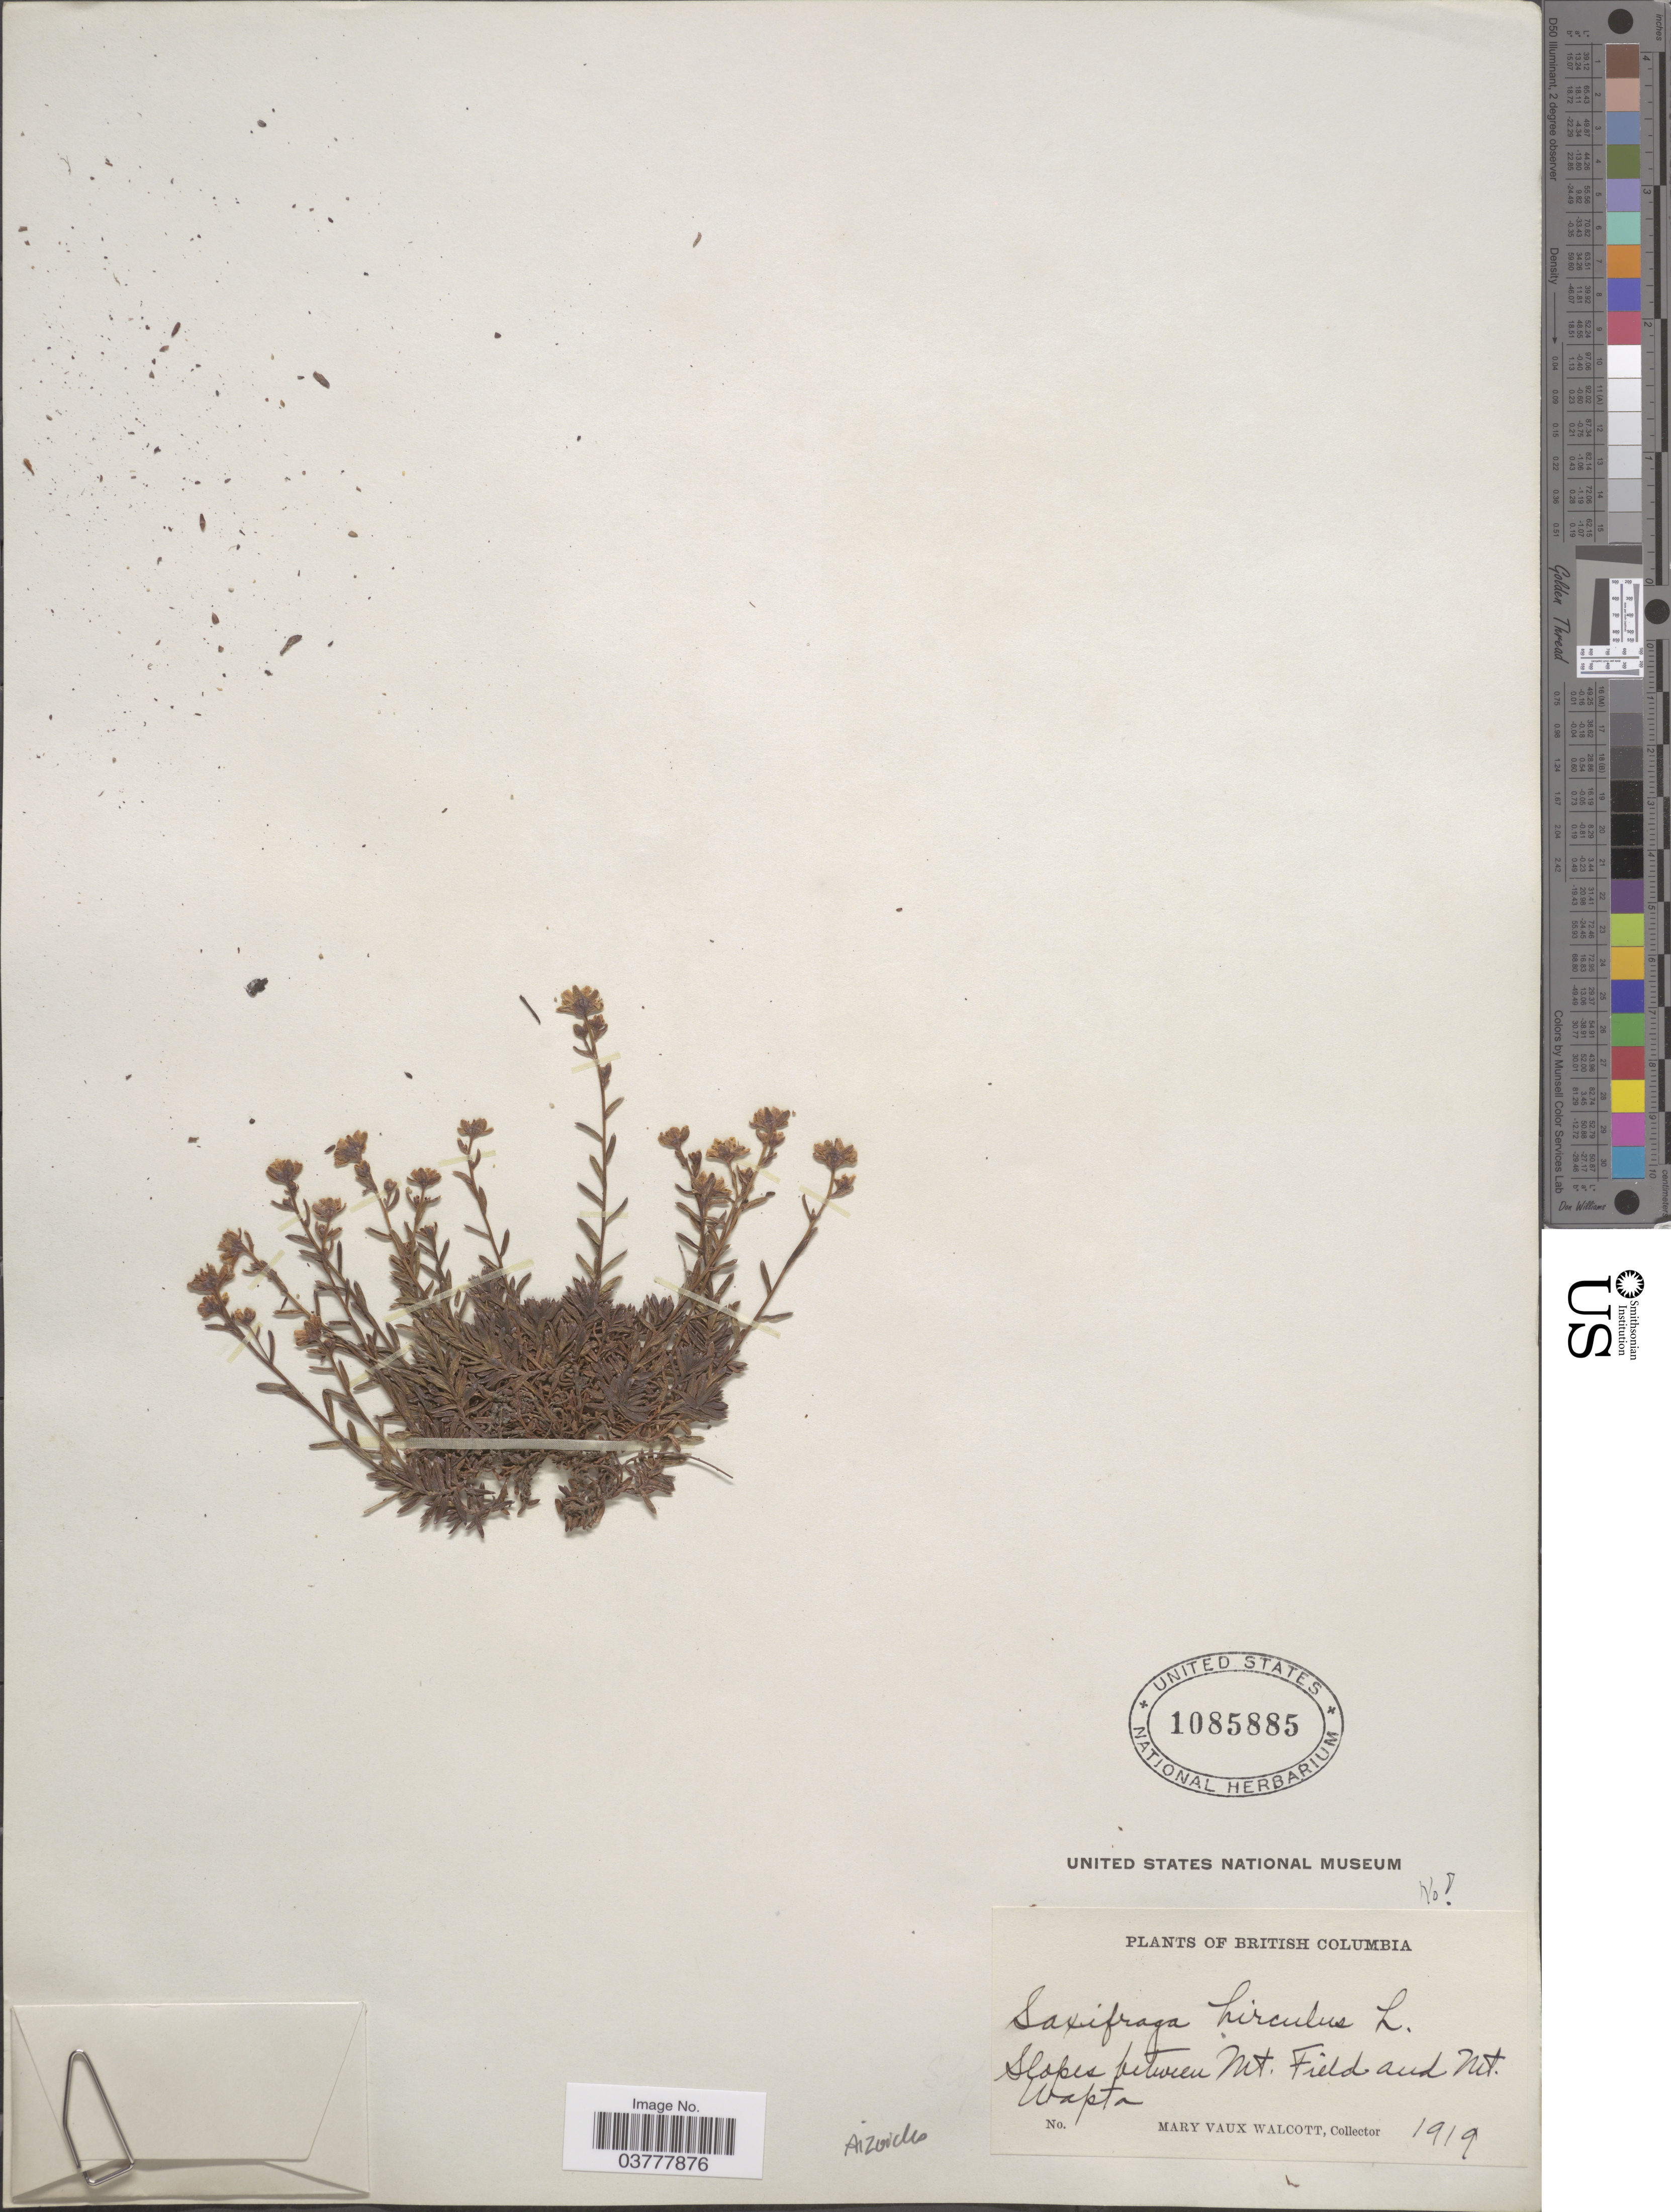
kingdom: Plantae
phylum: Tracheophyta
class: Magnoliopsida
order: Saxifragales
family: Saxifragaceae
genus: Saxifraga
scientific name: Saxifraga aizoides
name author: L.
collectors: M. Walcott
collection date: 1919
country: Canada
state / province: British Columbia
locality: Slopes between Mt. Field and Mt. Wapta.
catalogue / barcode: US 1085885